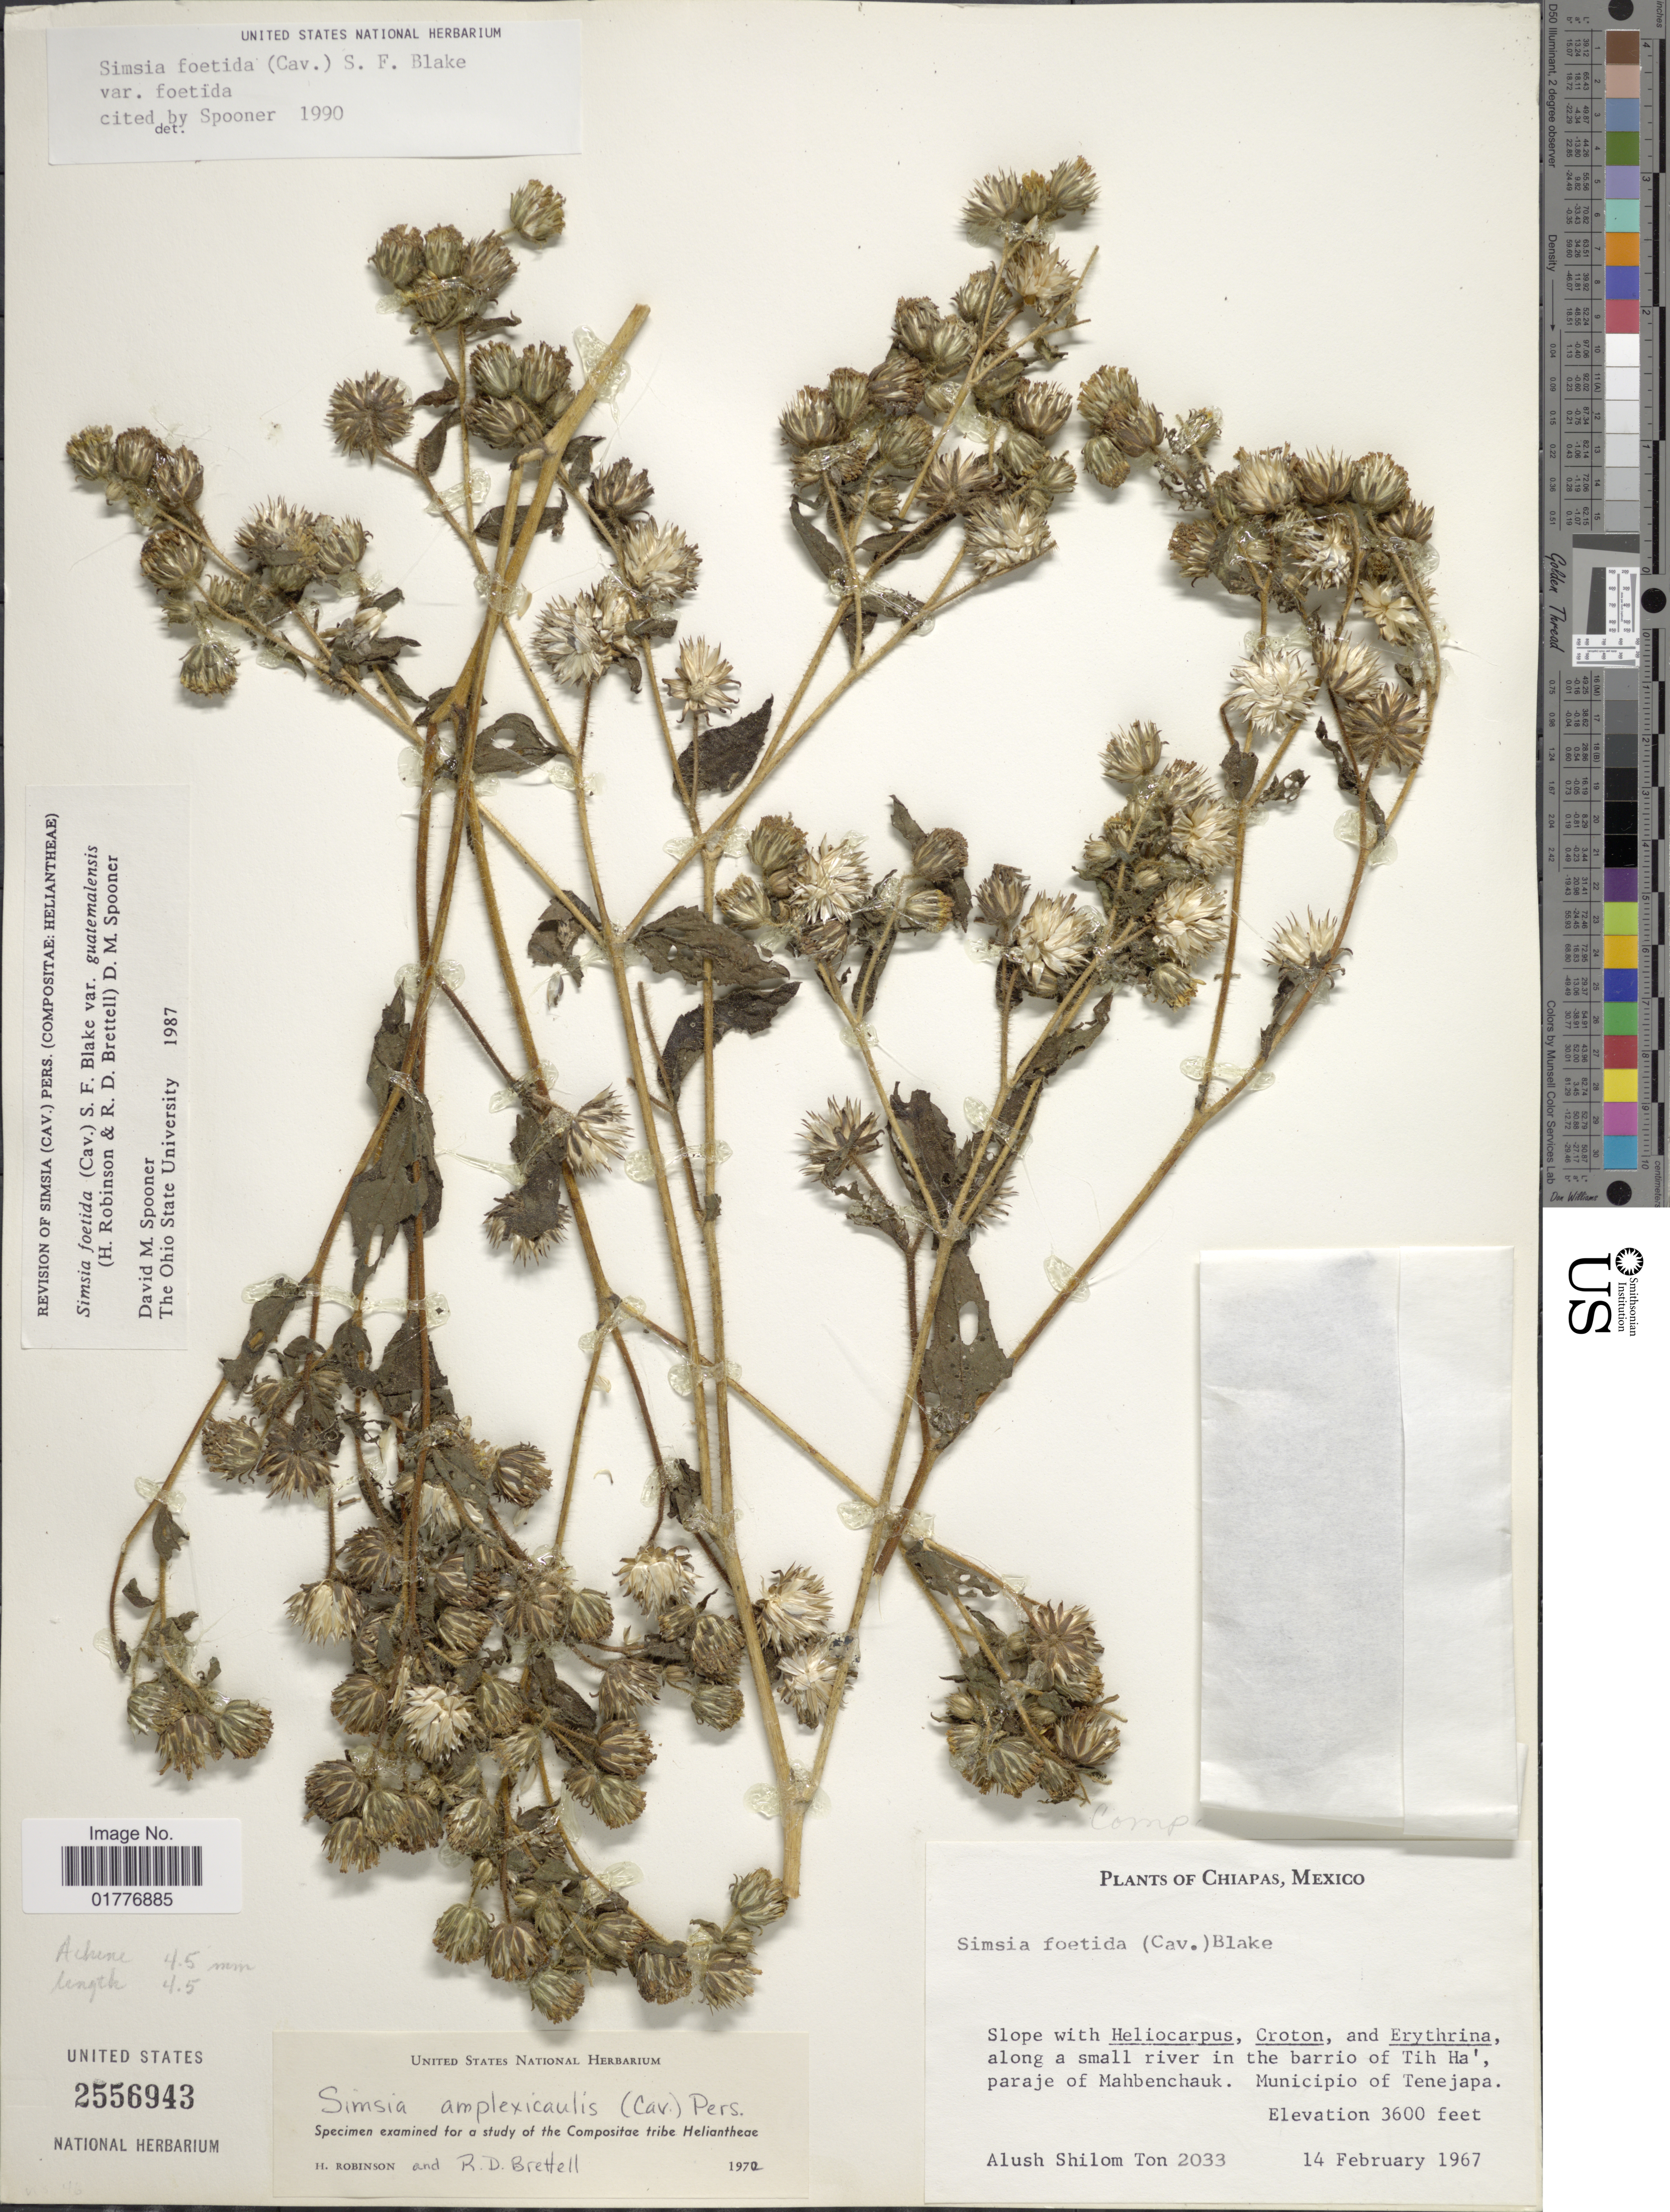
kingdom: Plantae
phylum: Tracheophyta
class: Magnoliopsida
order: Asterales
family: Asteraceae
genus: Simsia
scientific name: Simsia foetida var. foetida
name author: (Cav.) S.F. Blake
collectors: A. S. Ton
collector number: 2033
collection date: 1967-02-14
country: Mexico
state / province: Chiapas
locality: Along a small river in the barrio of Tih Ha, paraje of Mahbenchauk, Municipio of Tenejapa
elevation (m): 1097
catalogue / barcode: US 2556943